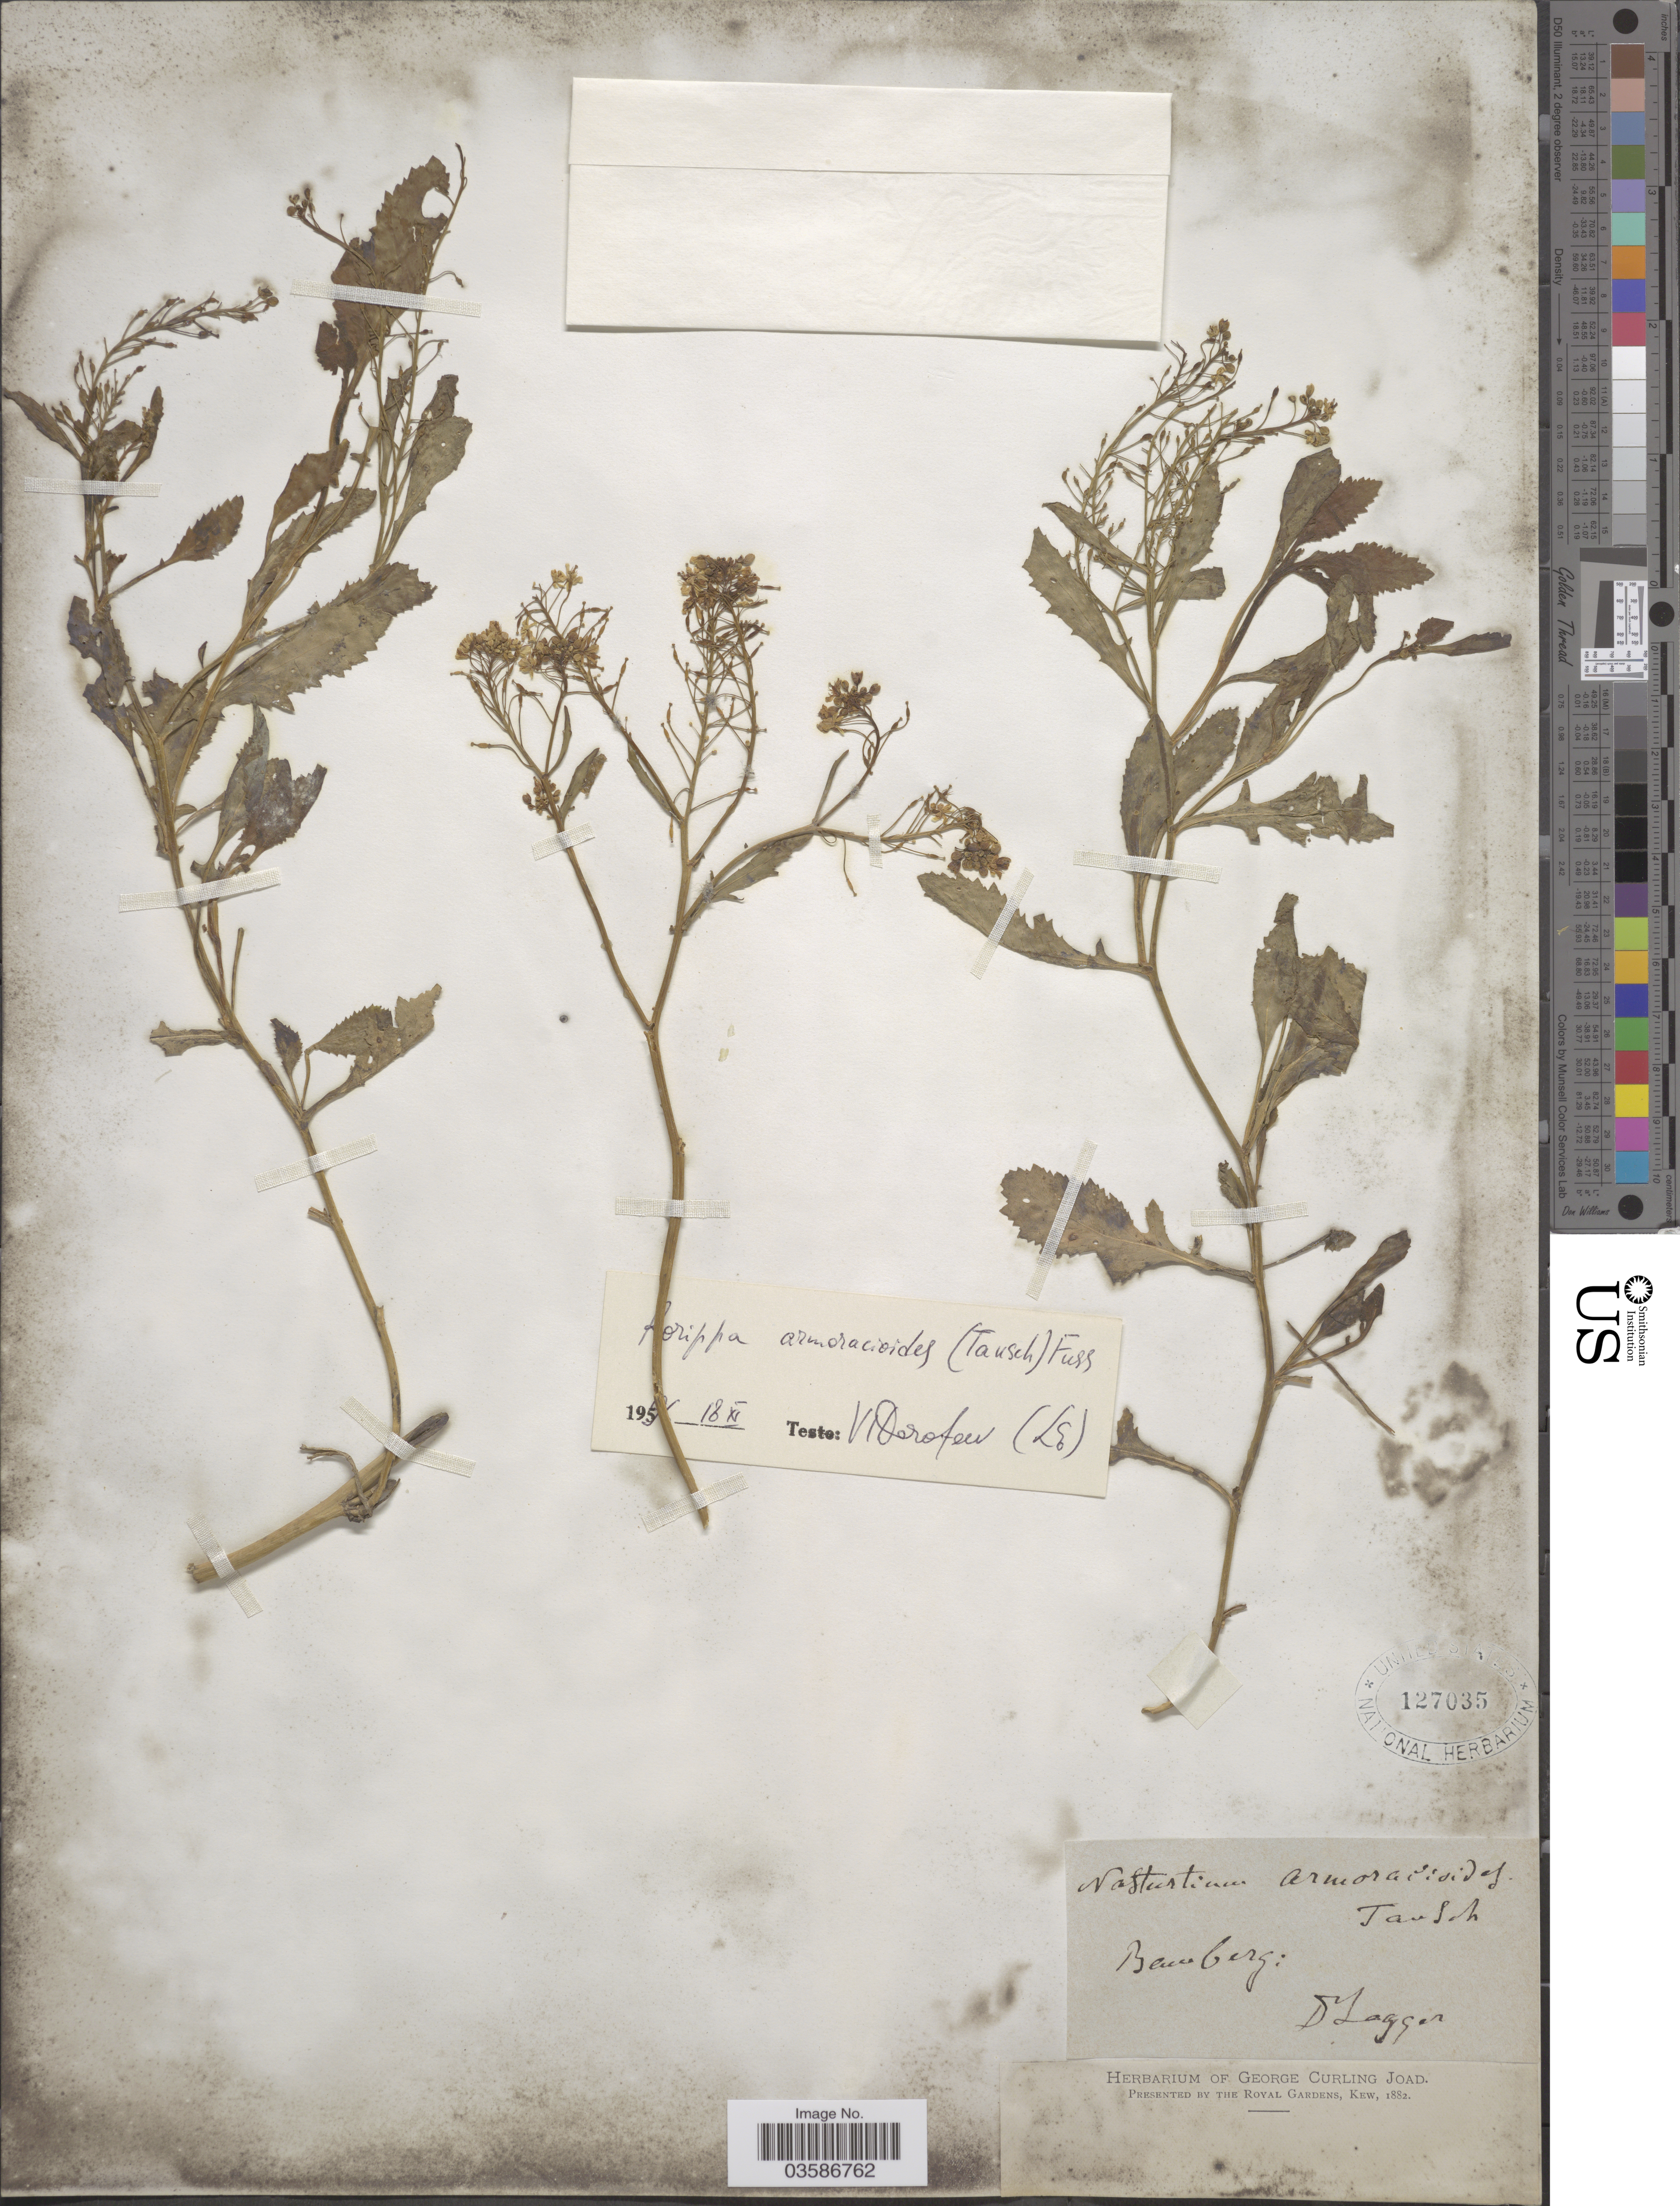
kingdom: Plantae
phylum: Tracheophyta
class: Magnoliopsida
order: Brassicales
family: Brassicaceae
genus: Rorippa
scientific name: Rorippa armoracioides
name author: Fuss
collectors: F. J. Lagger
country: Germany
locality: Bamberg.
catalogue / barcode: US 127035